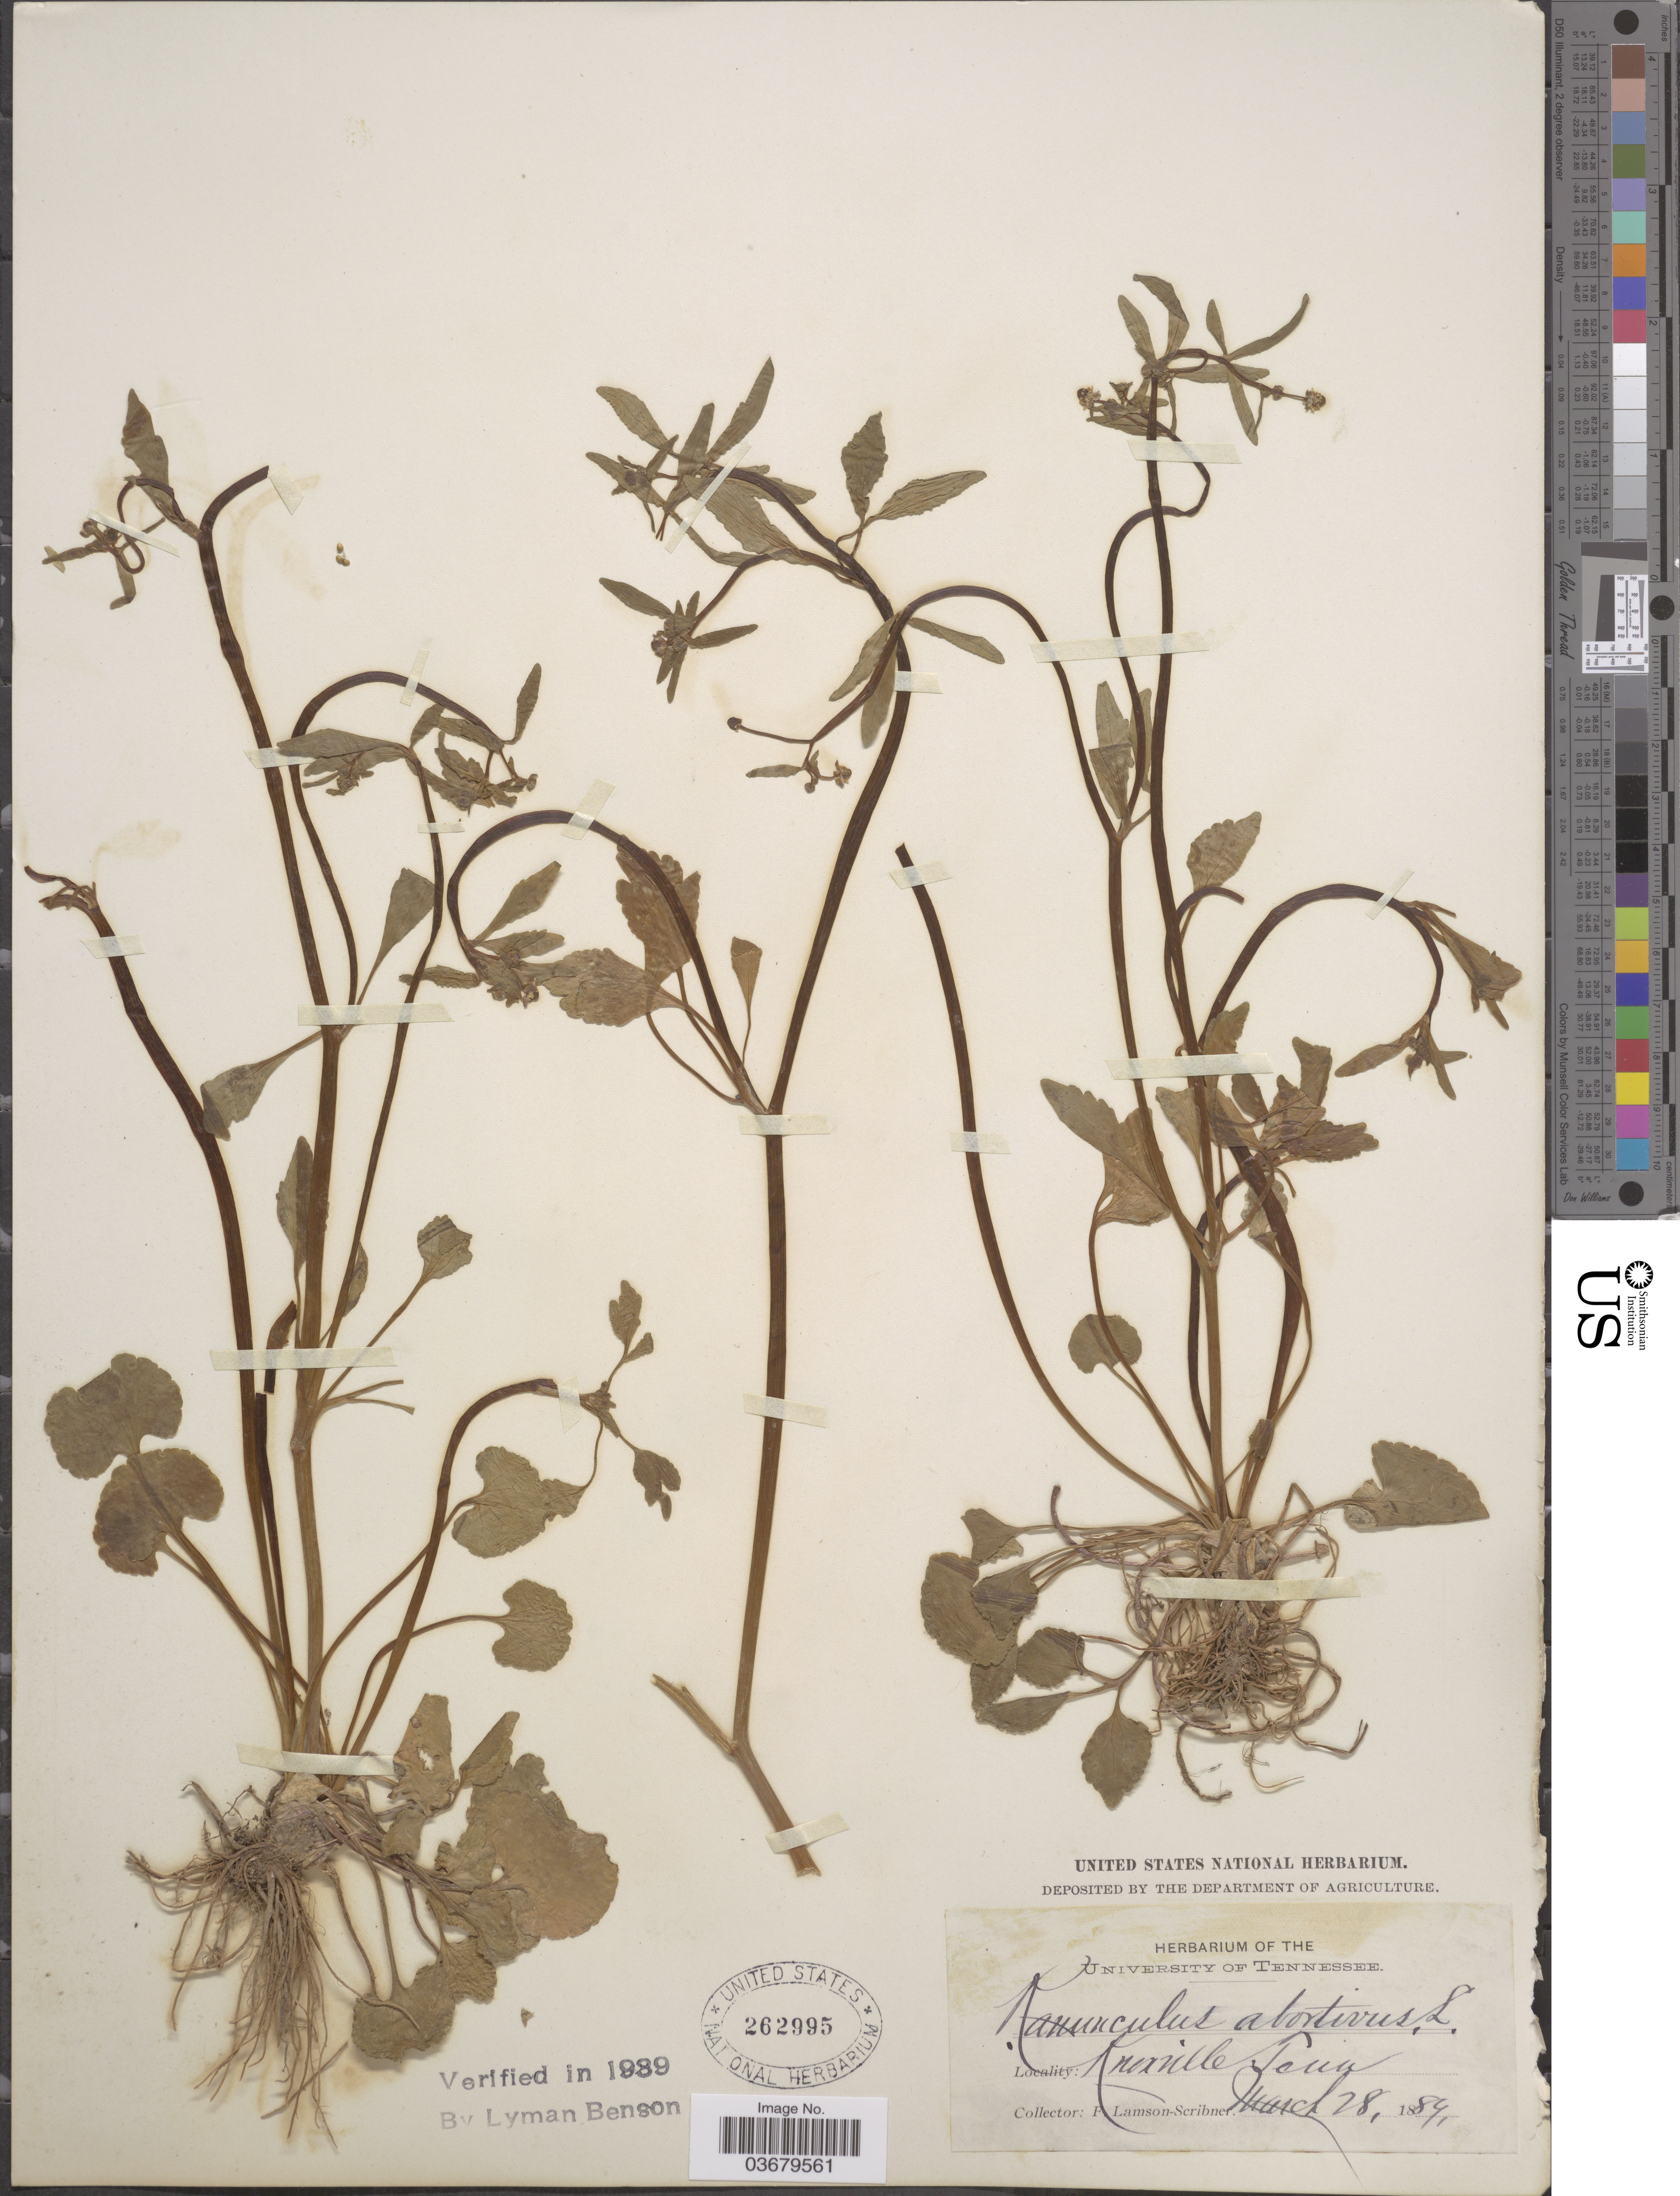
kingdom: Plantae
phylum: Tracheophyta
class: Magnoliopsida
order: Ranunculales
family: Ranunculaceae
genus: Ranunculus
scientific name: Ranunculus abortivus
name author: L.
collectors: F. Lamson-Scribner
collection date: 1884-03-28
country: United States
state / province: Tennessee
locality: Knoxville.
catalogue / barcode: US 262995